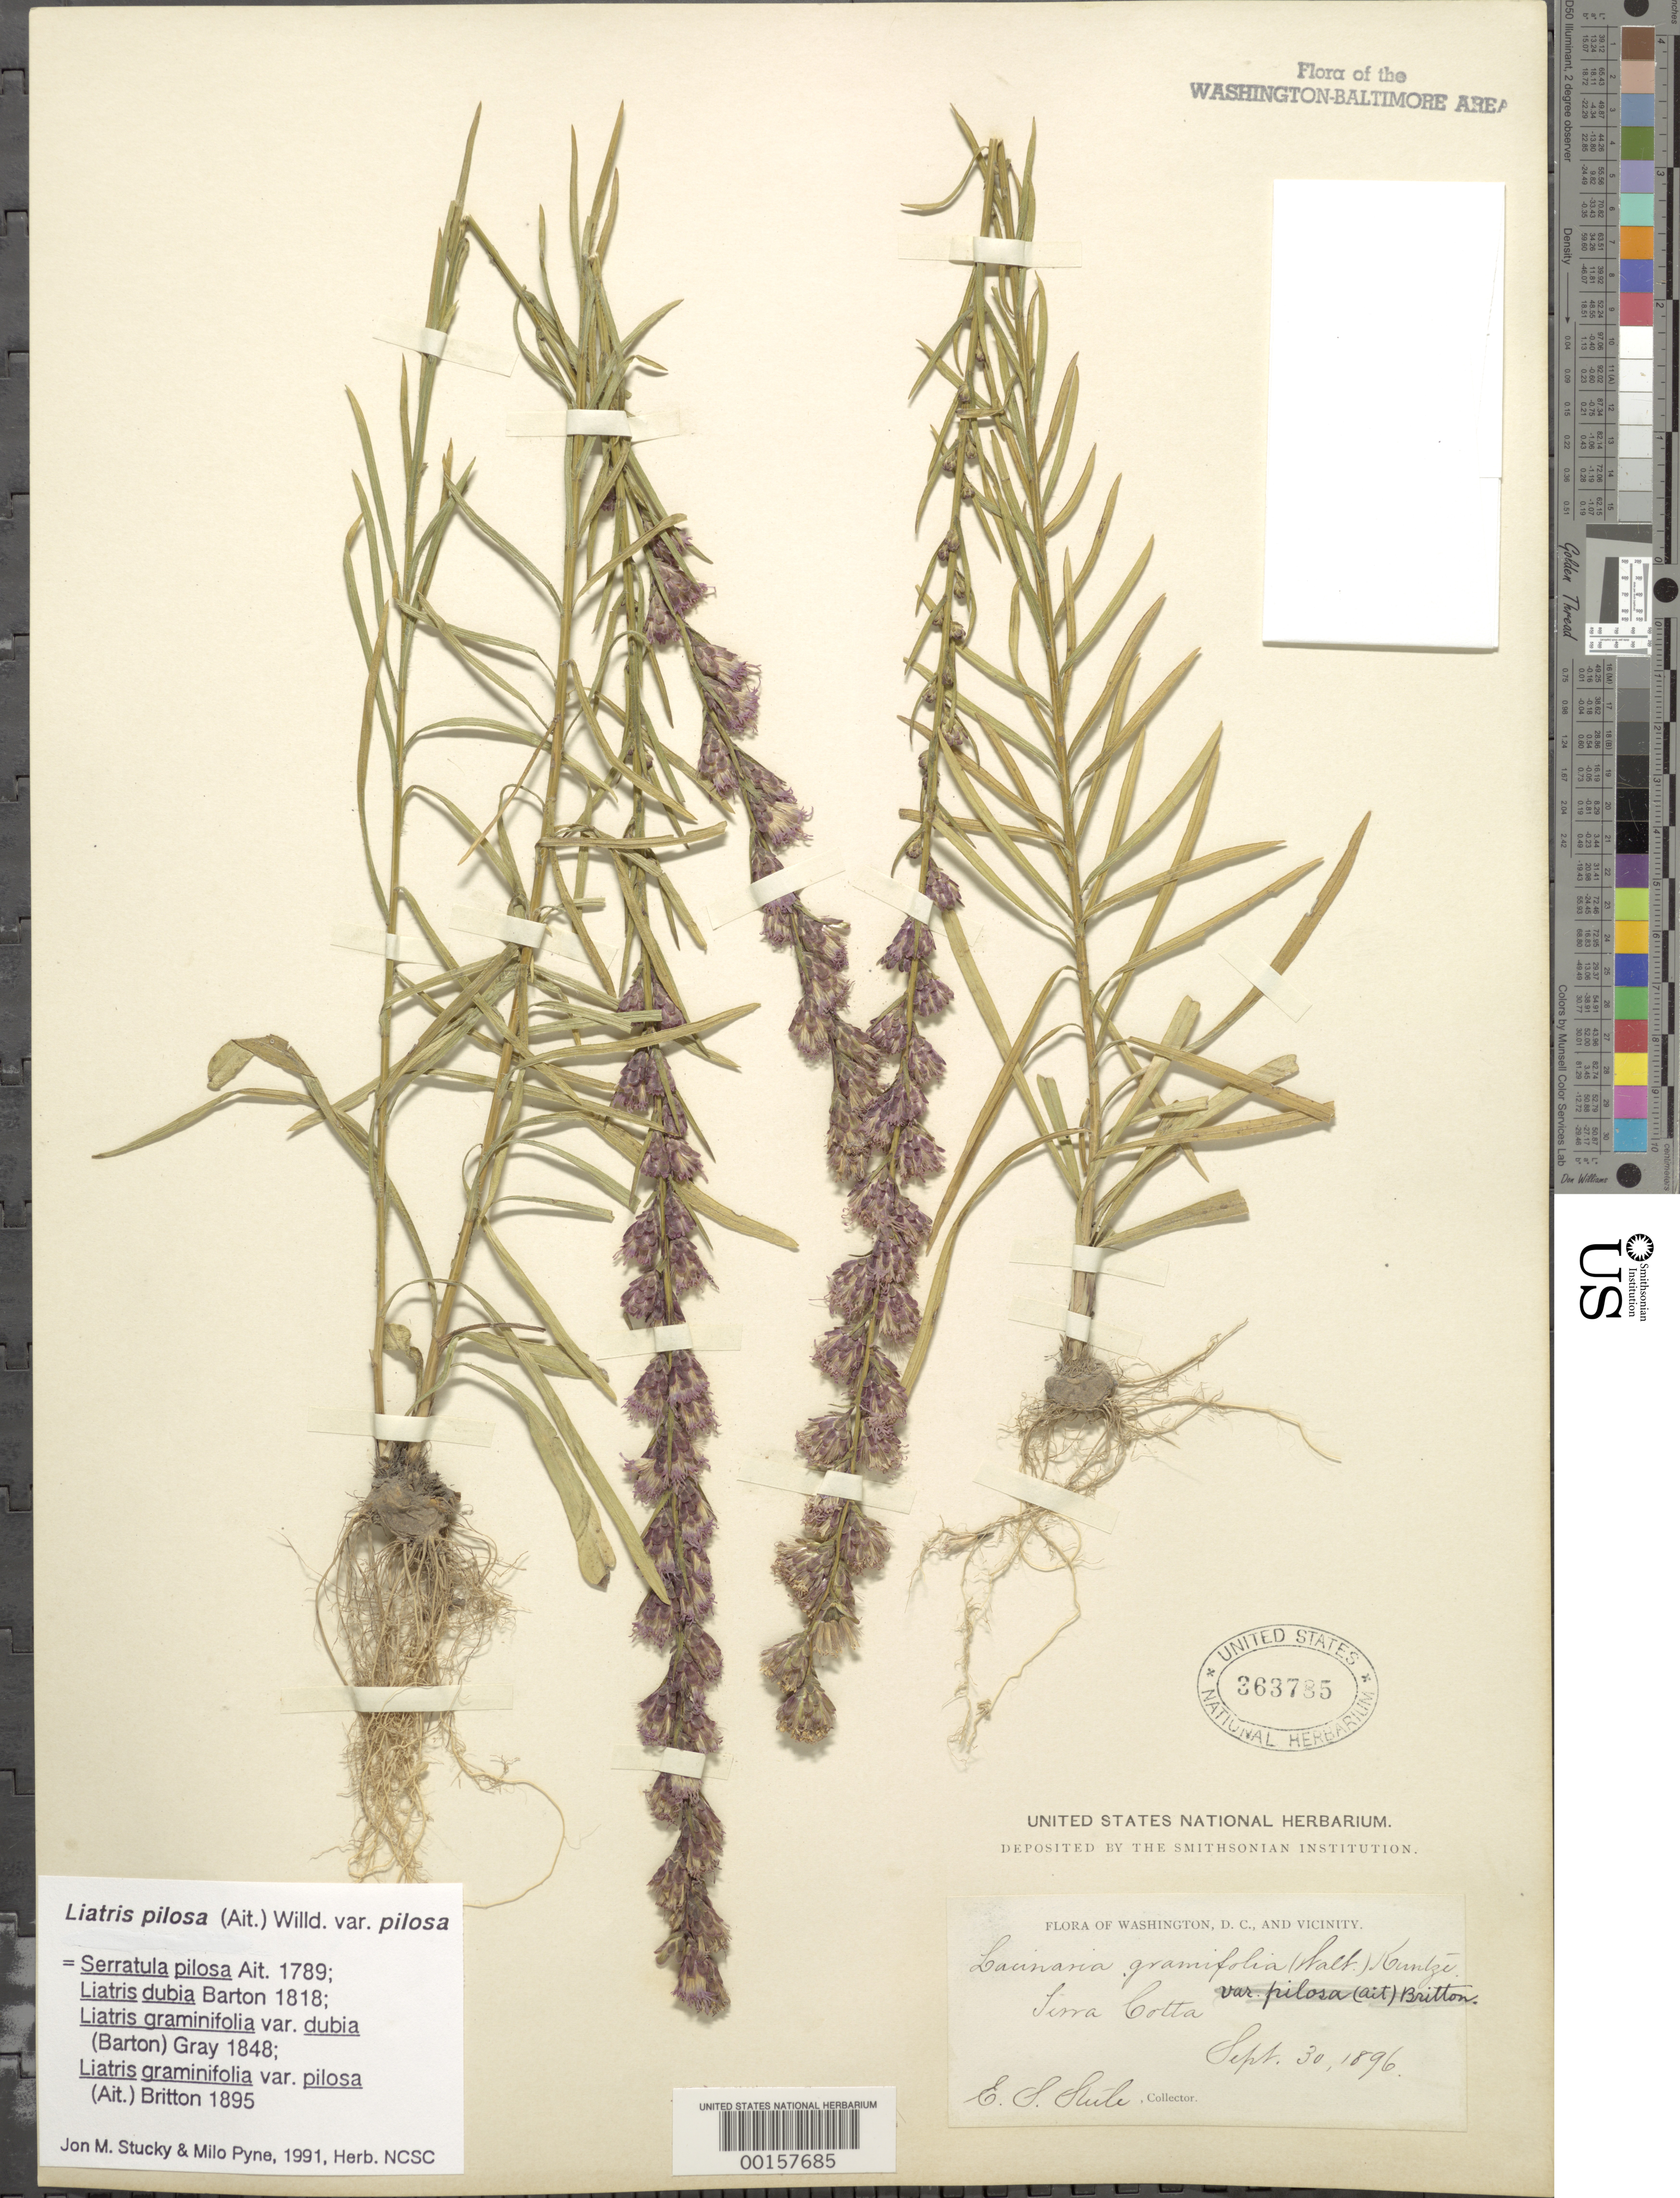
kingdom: Plantae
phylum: Tracheophyta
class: Magnoliopsida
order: Asterales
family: Asteraceae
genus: Liatris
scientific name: Liatris pilosa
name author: (Aiton) Willd.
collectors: N. Hotchkiss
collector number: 1840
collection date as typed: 28 Sep 1924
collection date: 1924-09-28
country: United States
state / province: District of Columbia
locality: SE side of Mount Hamilton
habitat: Open sandy soil near edge of woods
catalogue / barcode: US 363785